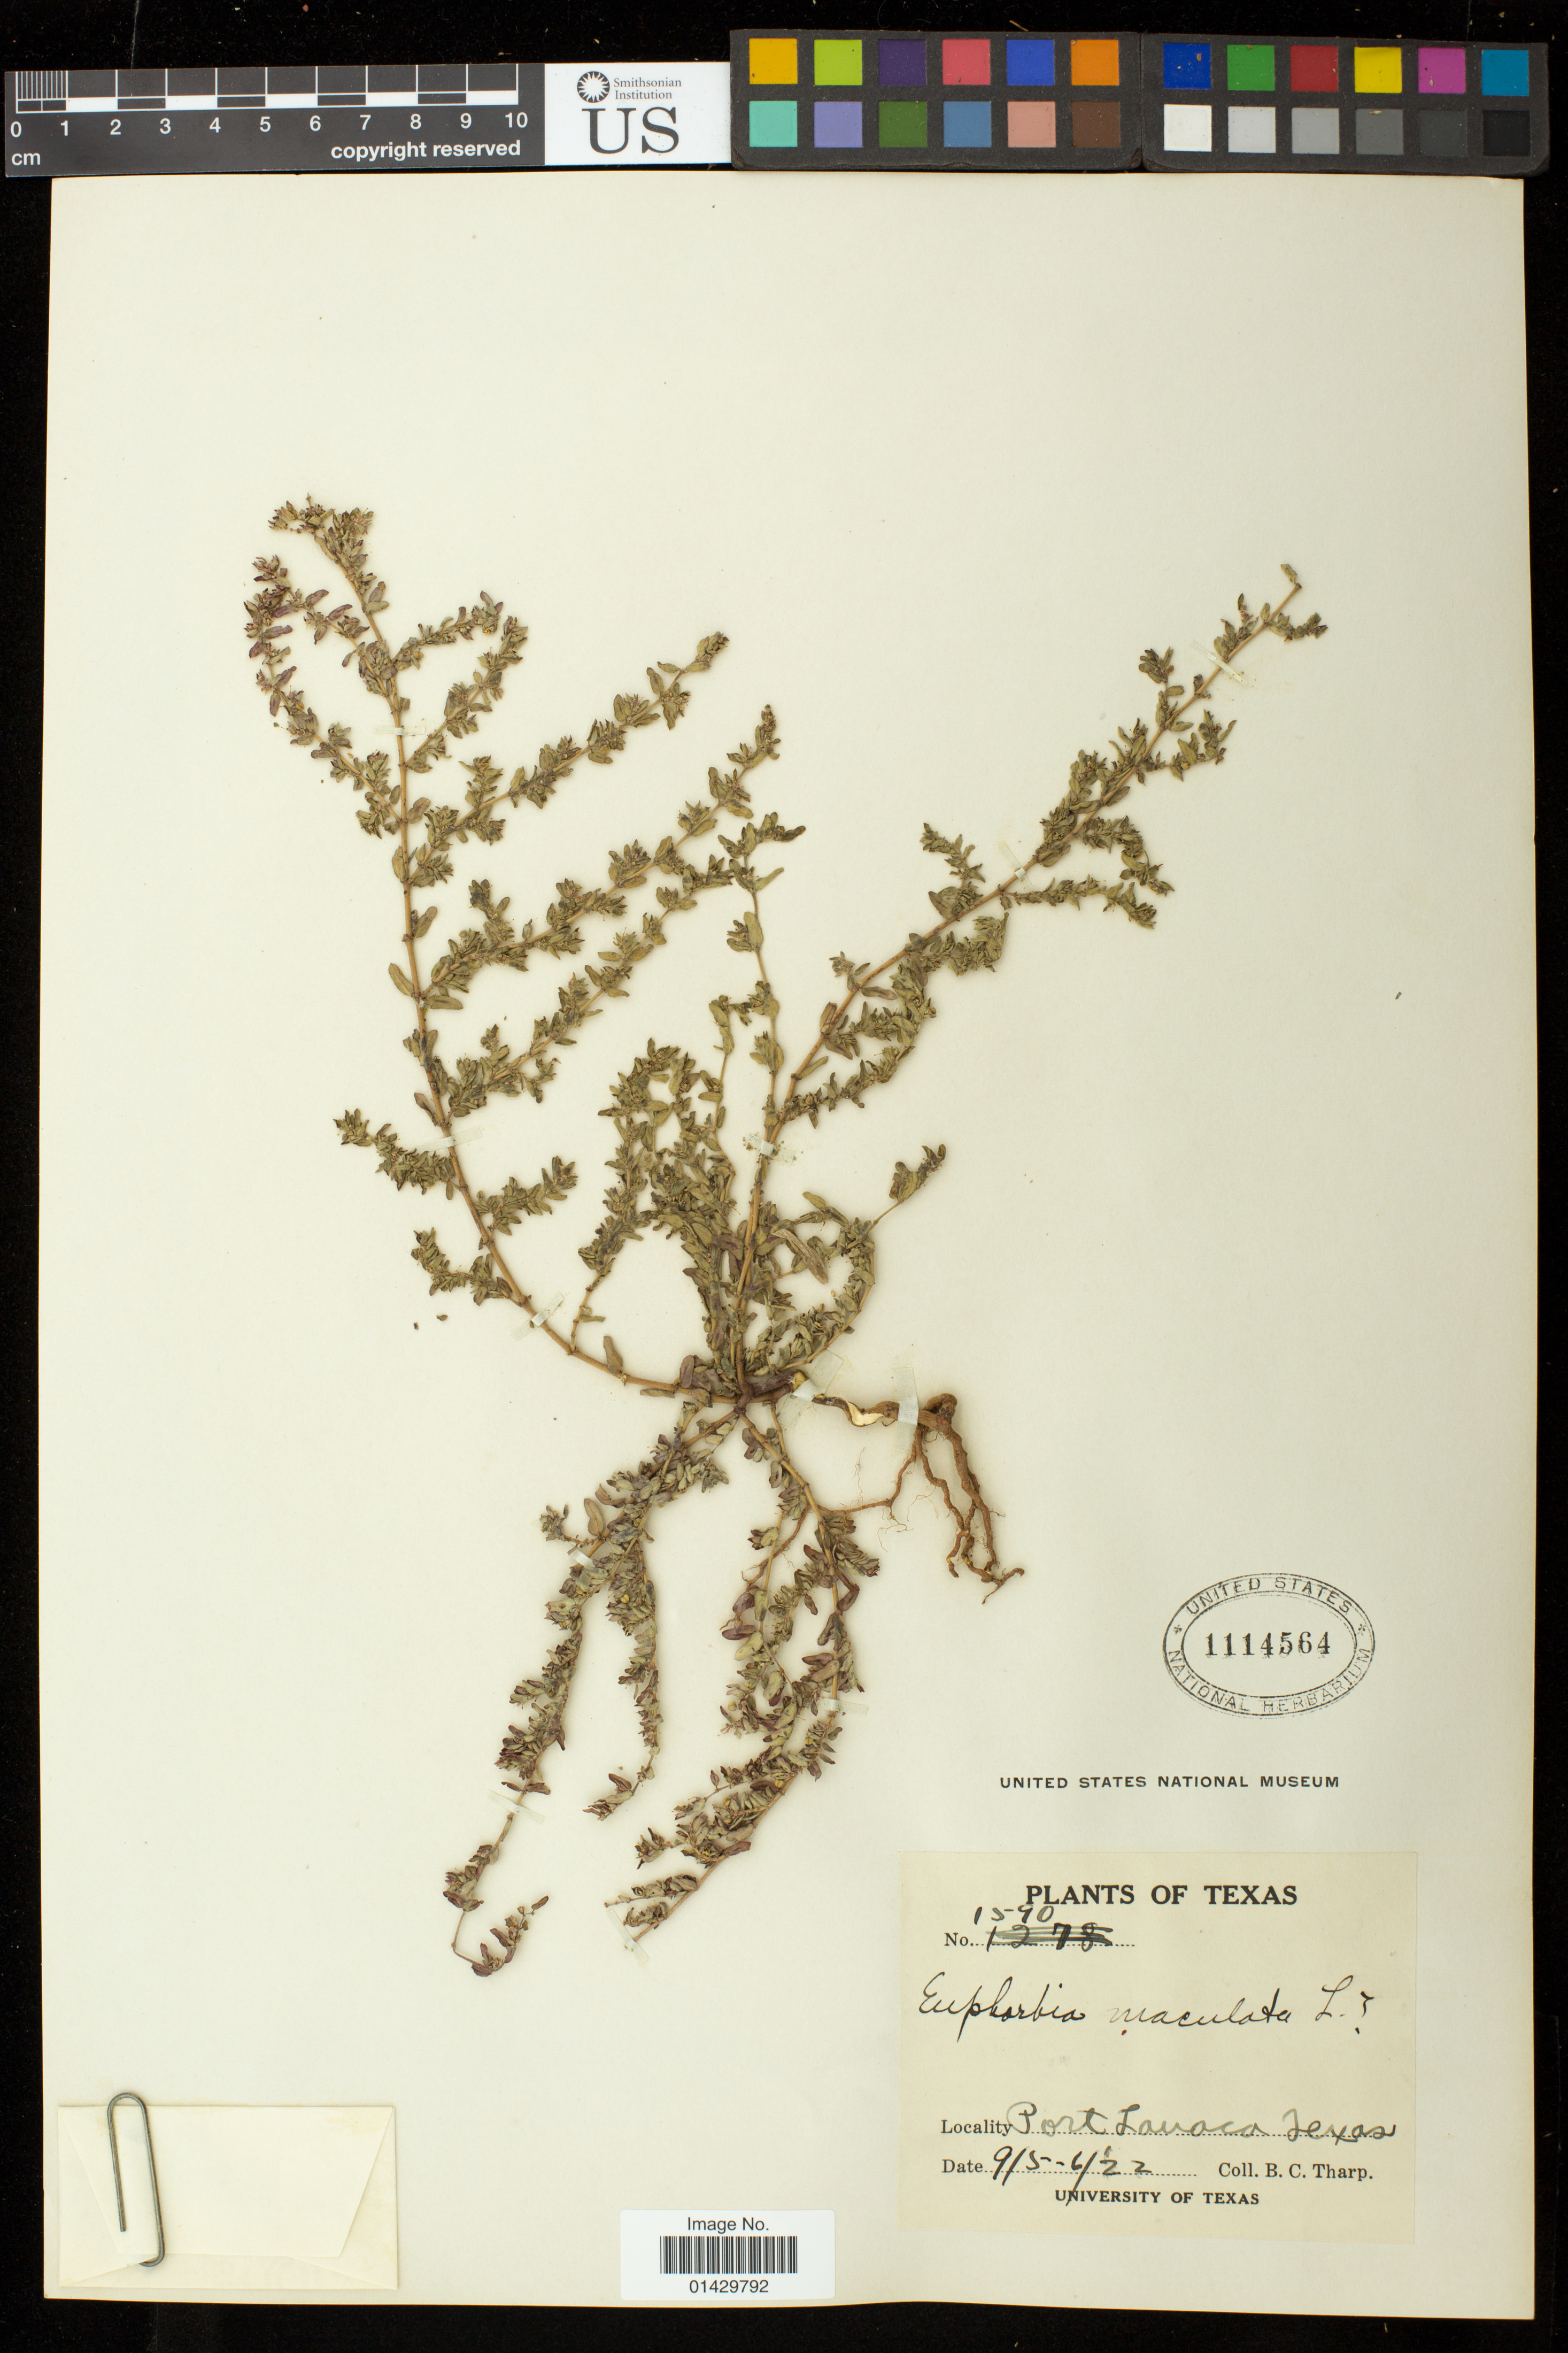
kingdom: Plantae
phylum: Tracheophyta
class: Magnoliopsida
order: Malpighiales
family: Euphorbiaceae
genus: Euphorbia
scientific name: Euphorbia maculata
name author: L.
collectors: B. C. Tharp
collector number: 1590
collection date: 1922-09-05/1922-09-06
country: United States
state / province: Texas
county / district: Calhoun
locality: Port Lavaca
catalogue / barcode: US 1114564